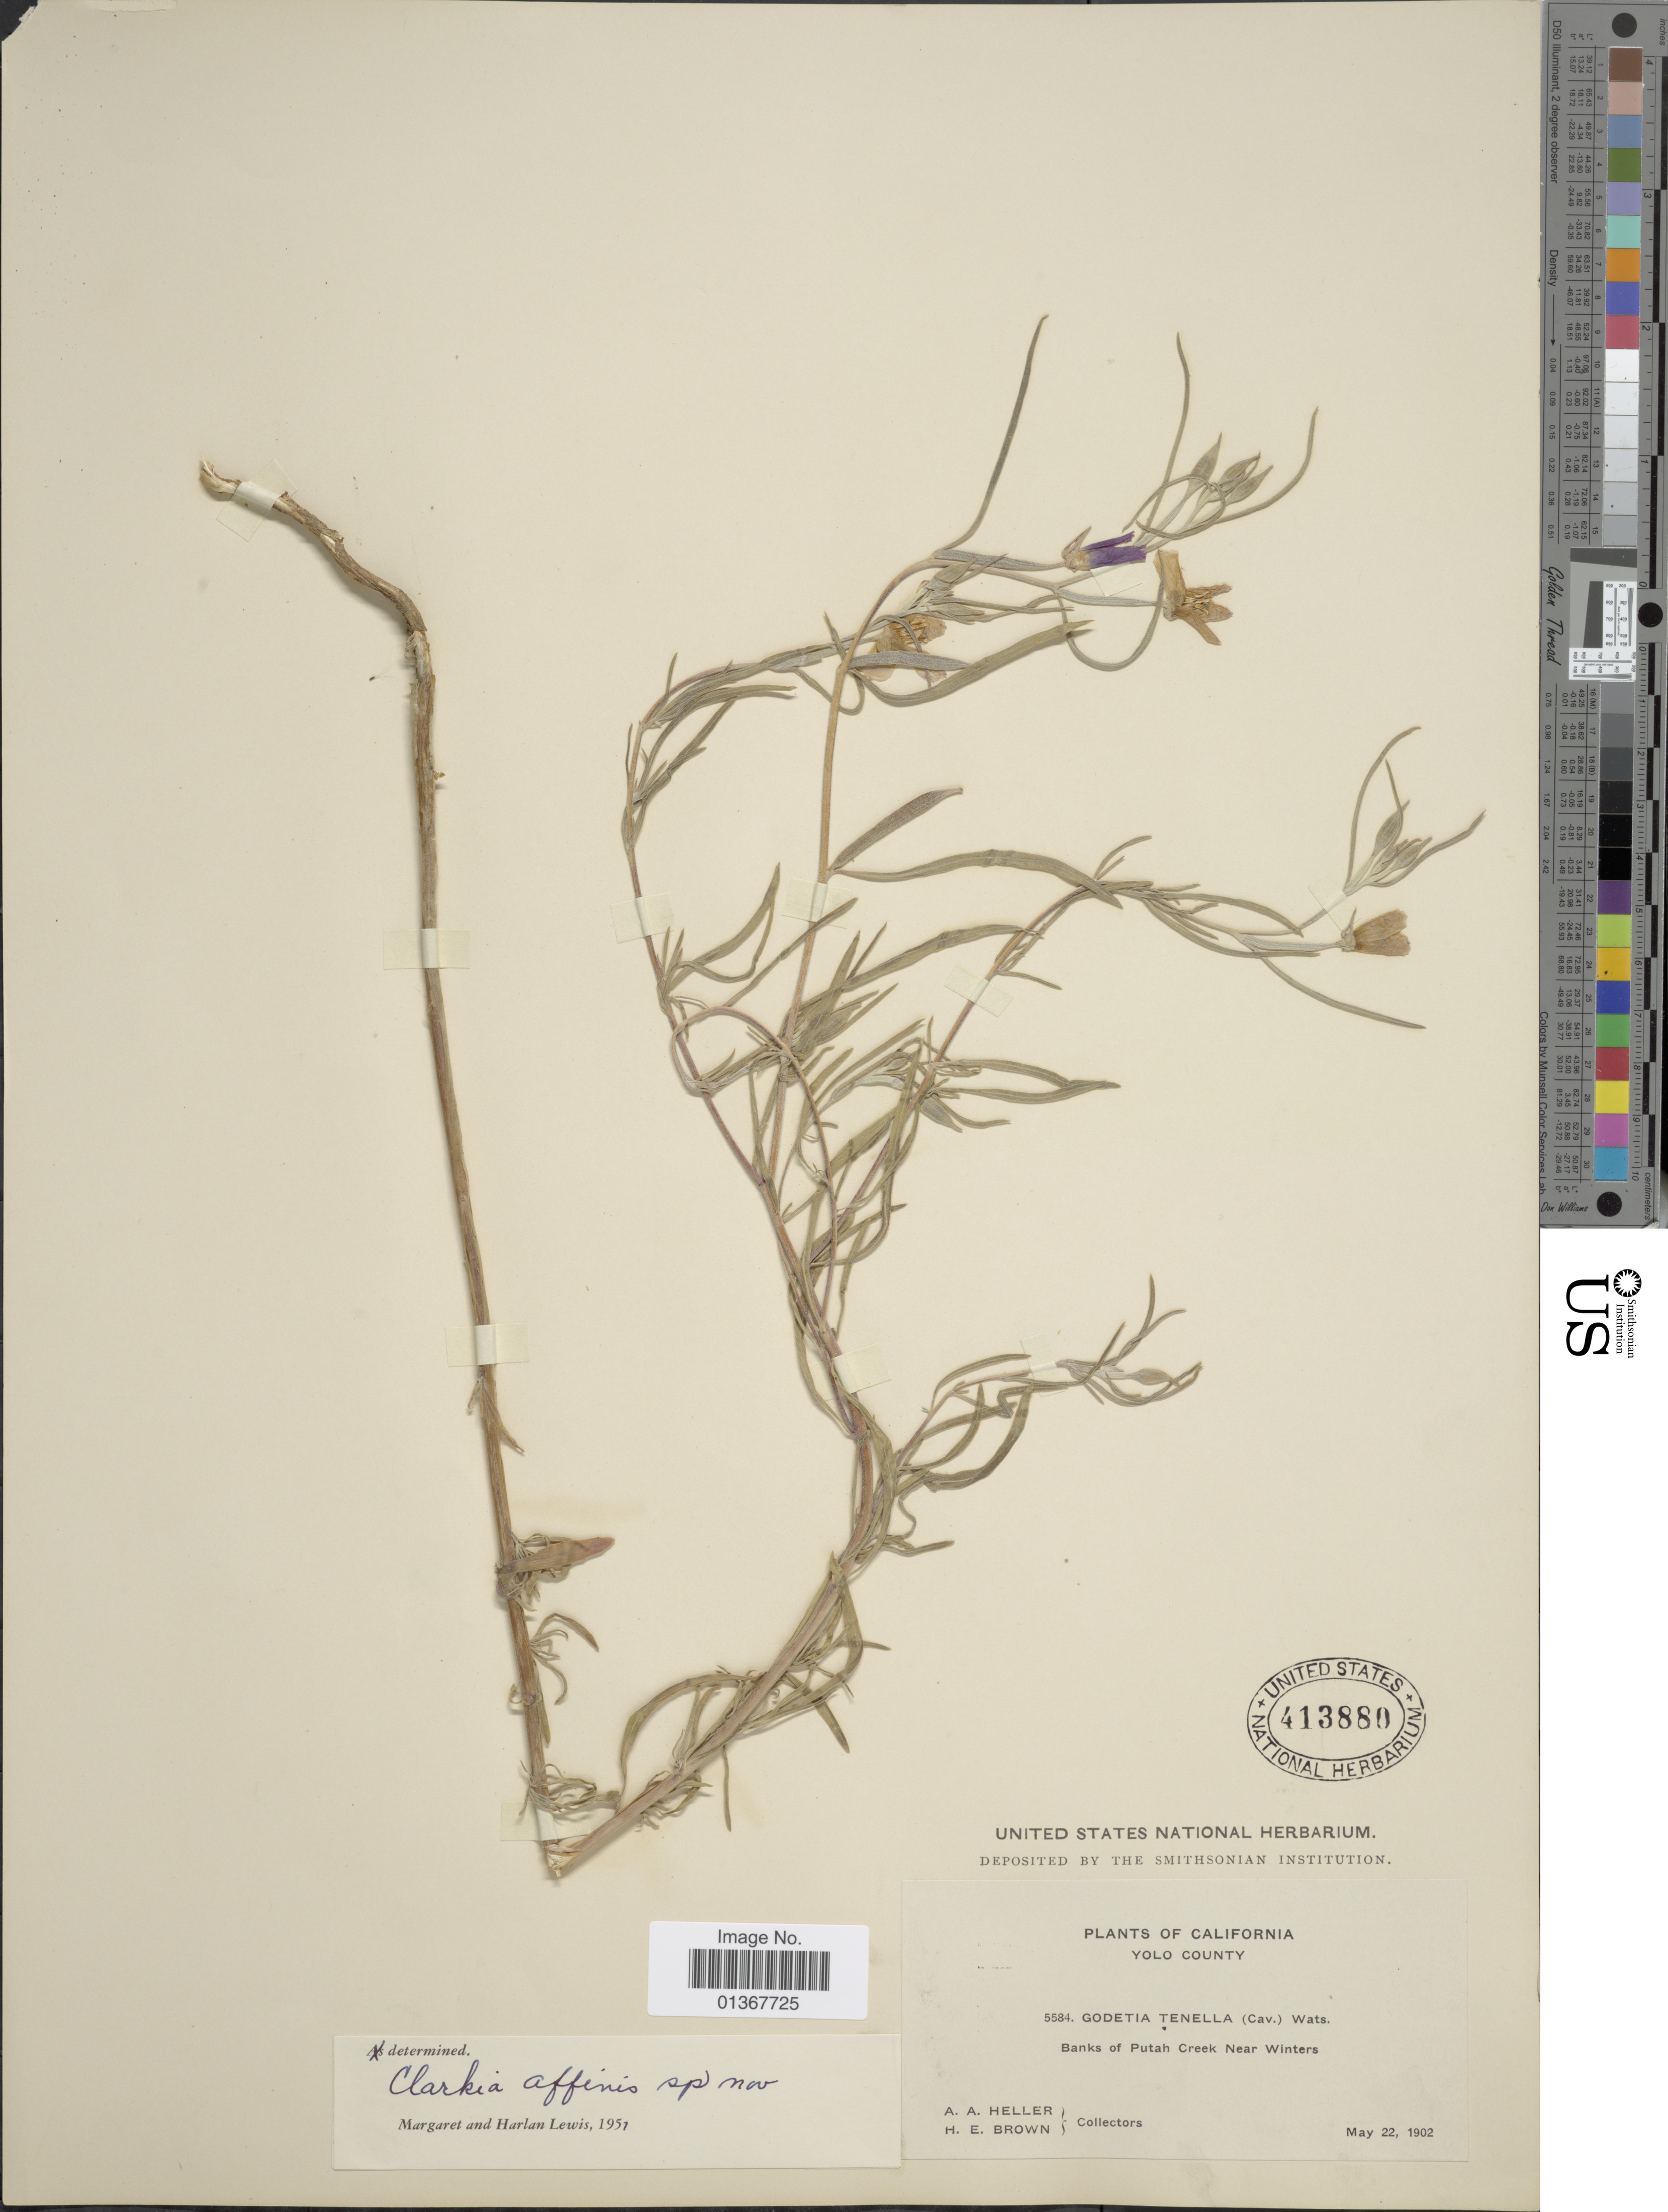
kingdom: Plantae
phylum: Tracheophyta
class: Magnoliopsida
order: Myrtales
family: Onagraceae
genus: Clarkia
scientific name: Clarkia affinis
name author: F. H. Lewis & M.E. Lewis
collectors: A. A. Heller & H. E. Brown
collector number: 5584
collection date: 1902-05-22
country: United States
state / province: California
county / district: Yolo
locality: Yolo County. Banks of Putah Creek Near Winters.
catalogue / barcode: US 413880